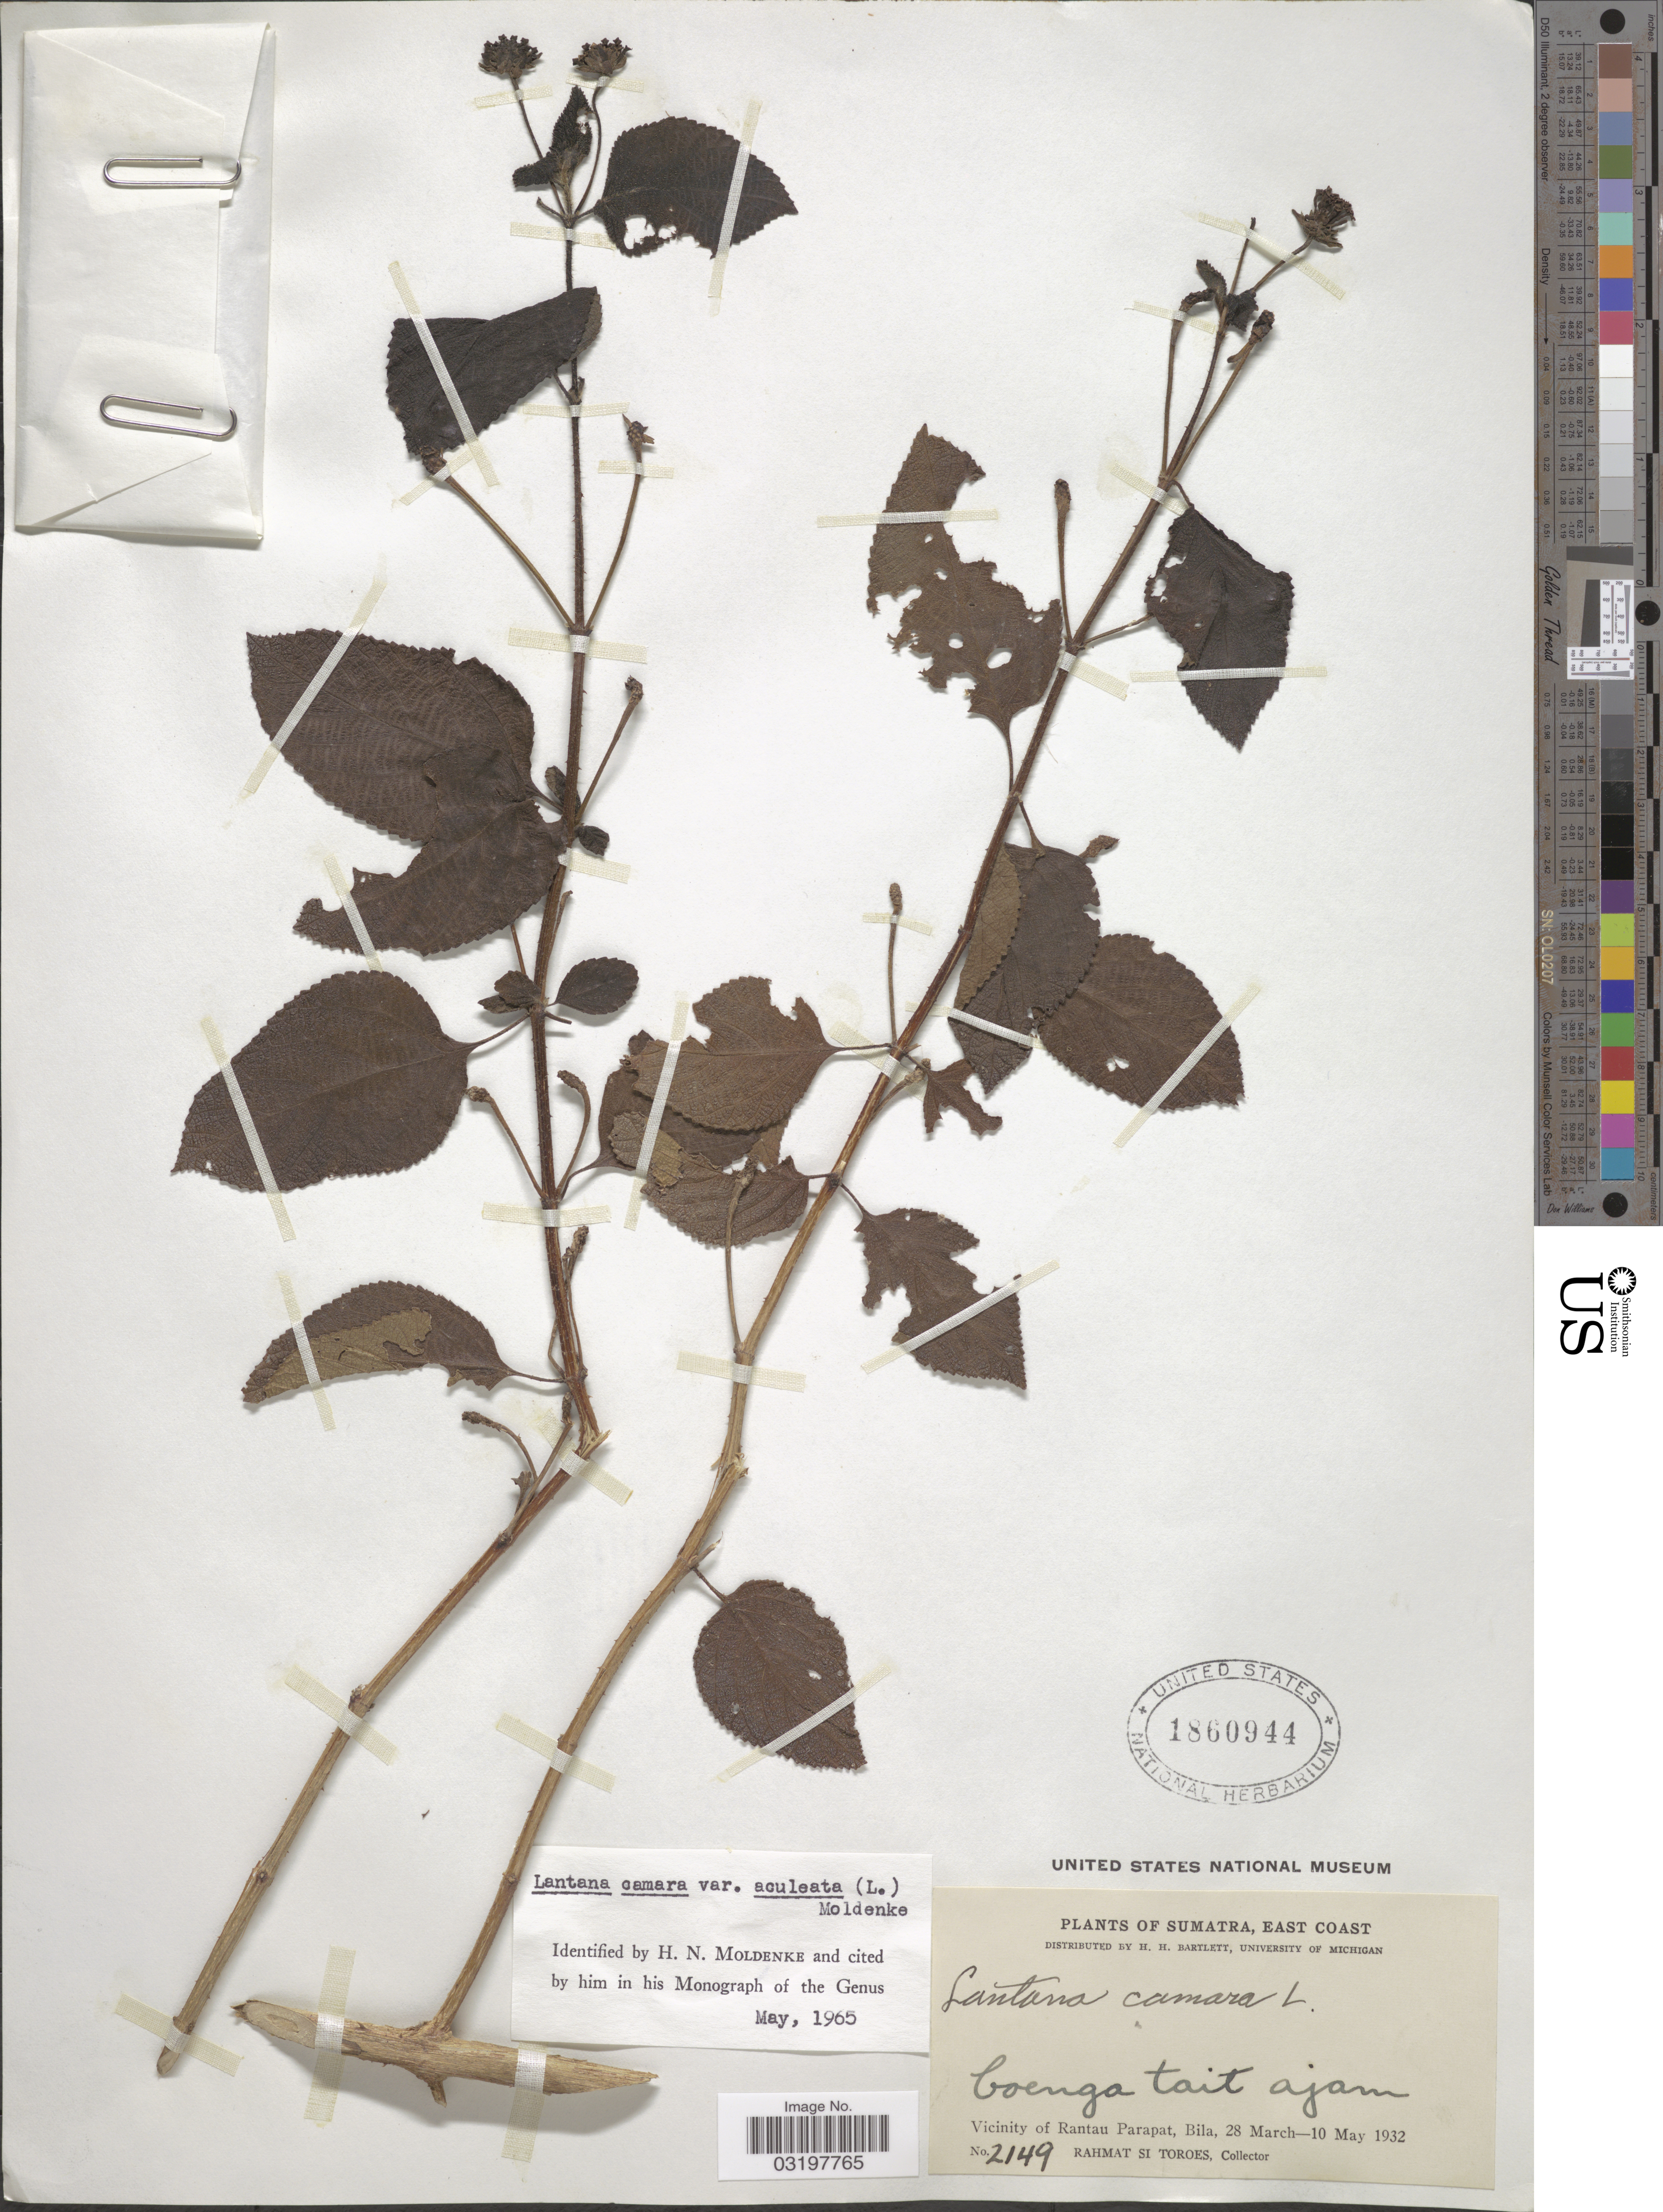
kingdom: Plantae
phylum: Tracheophyta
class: Magnoliopsida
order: Lamiales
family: Verbenaceae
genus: Lantana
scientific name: Lantana camara var. aculeata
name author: (L.) Moldenke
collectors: Rahmat Si Boeea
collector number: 2149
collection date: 1932-03-28/1932-05-10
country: Indonesia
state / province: Sumatra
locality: East Coast, Coenga tait ajam. Vicinity of Rantau Parapat, Bila.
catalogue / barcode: US 1860944